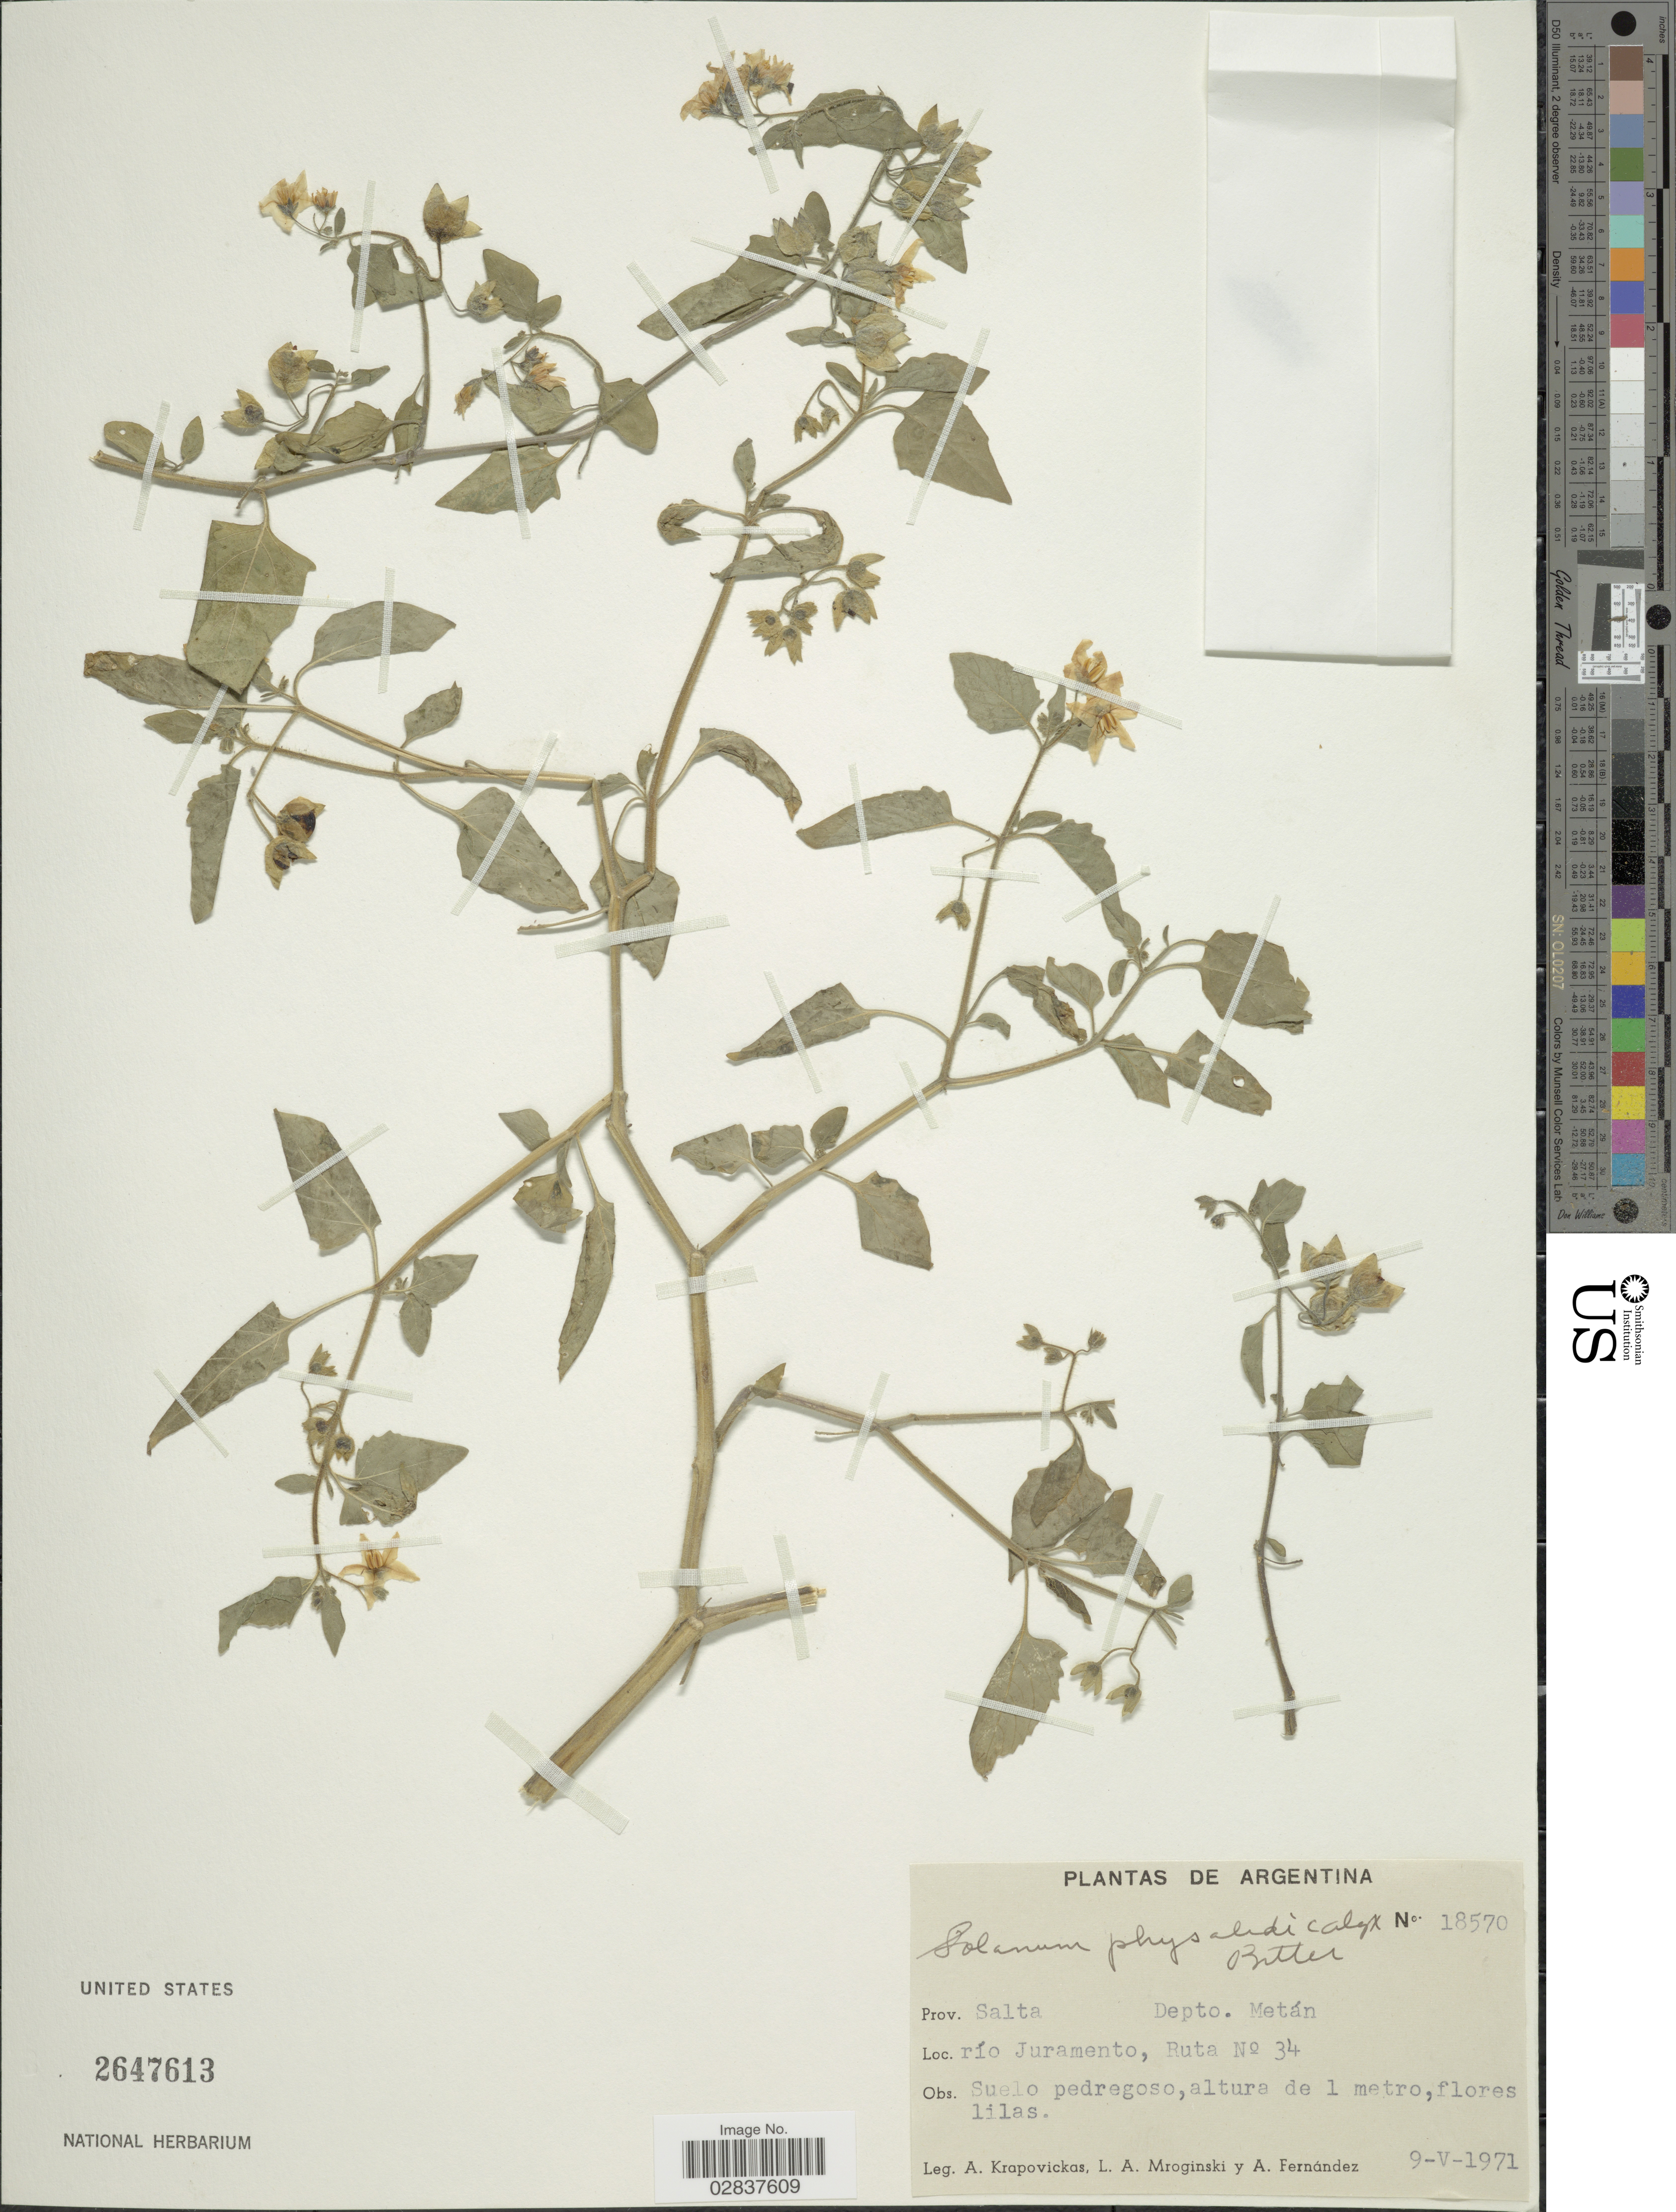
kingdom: Plantae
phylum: Tracheophyta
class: Magnoliopsida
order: Solanales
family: Solanaceae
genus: Solanum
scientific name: Solanum physalifolium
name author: Rusby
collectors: A. Krapovickas, L. Mroginski & A. Fernández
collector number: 18570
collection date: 1971-05-09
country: Argentina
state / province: Salta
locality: Depto. Metán. Río Juramento, Ruta N° 34.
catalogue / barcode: US 2647613